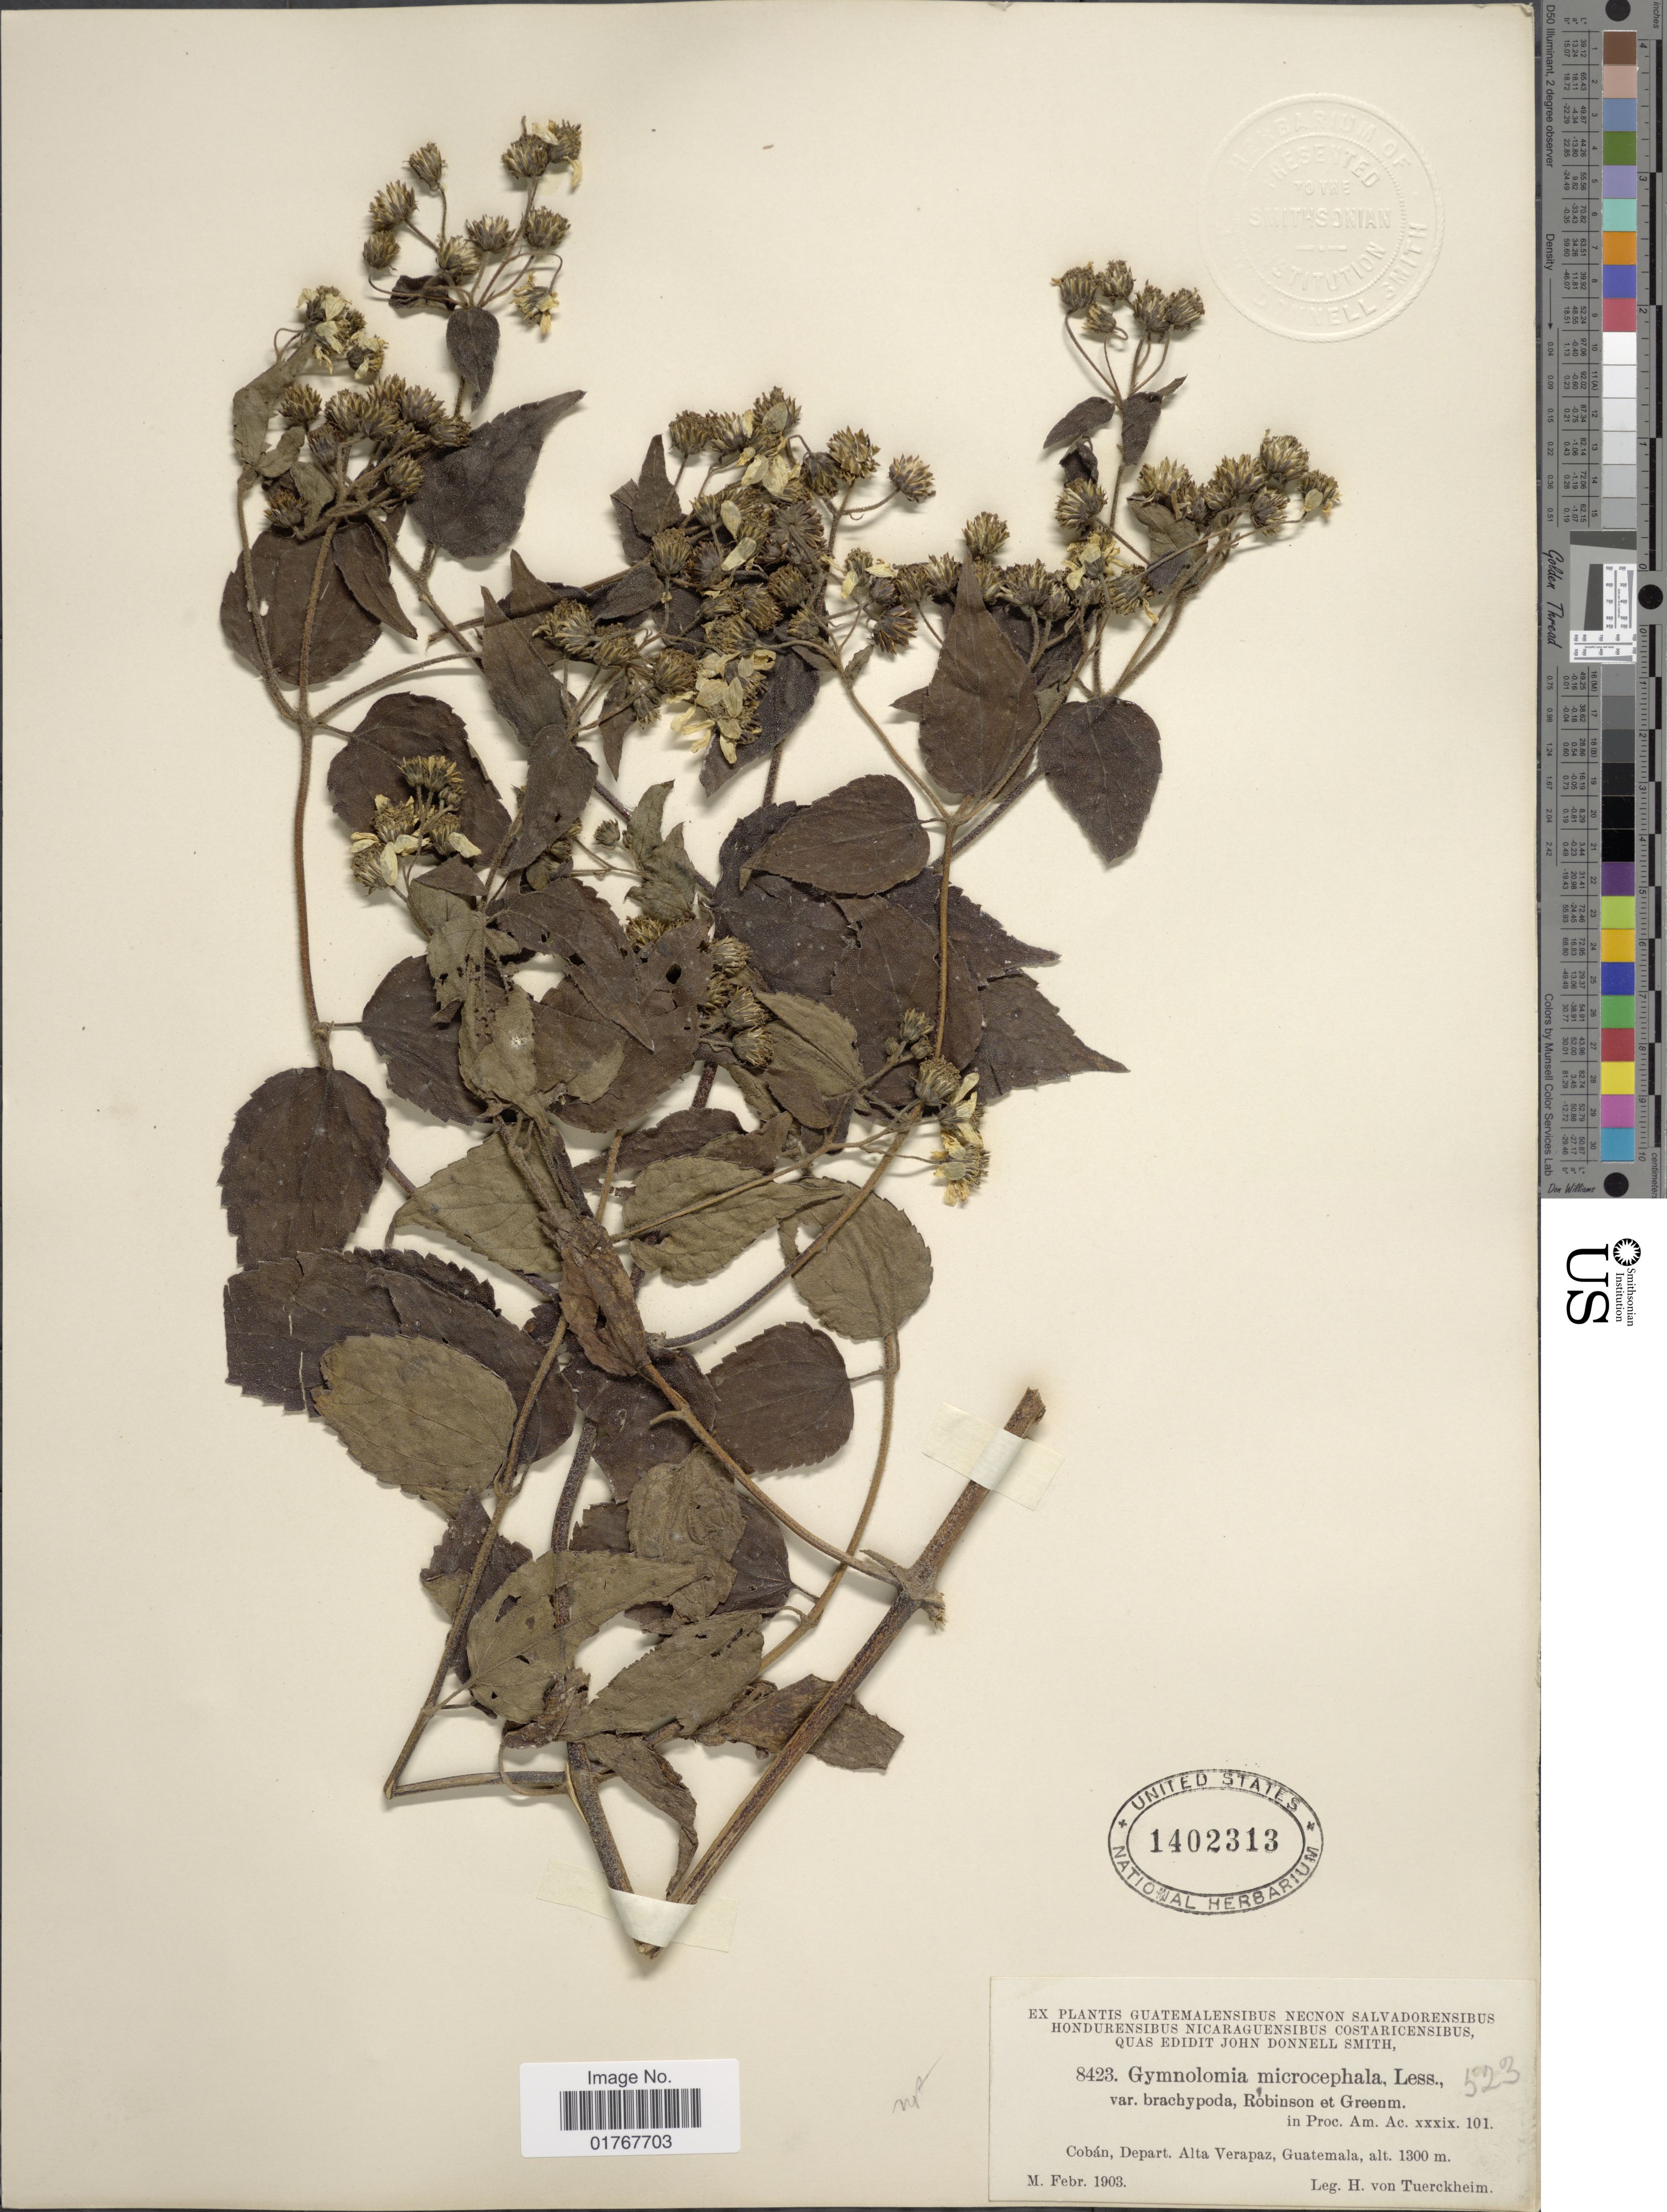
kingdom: Plantae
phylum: Tracheophyta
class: Magnoliopsida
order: Asterales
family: Asteraceae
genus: Viguiera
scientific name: Viguiera cordata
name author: (Hook. & Arn.) D'Arcy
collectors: H. von Türckheim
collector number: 8423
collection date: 1903-02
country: Guatemala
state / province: Alta Verapaz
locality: Cobán, Depart. Alta Verapaz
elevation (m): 1300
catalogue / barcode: US 1402313